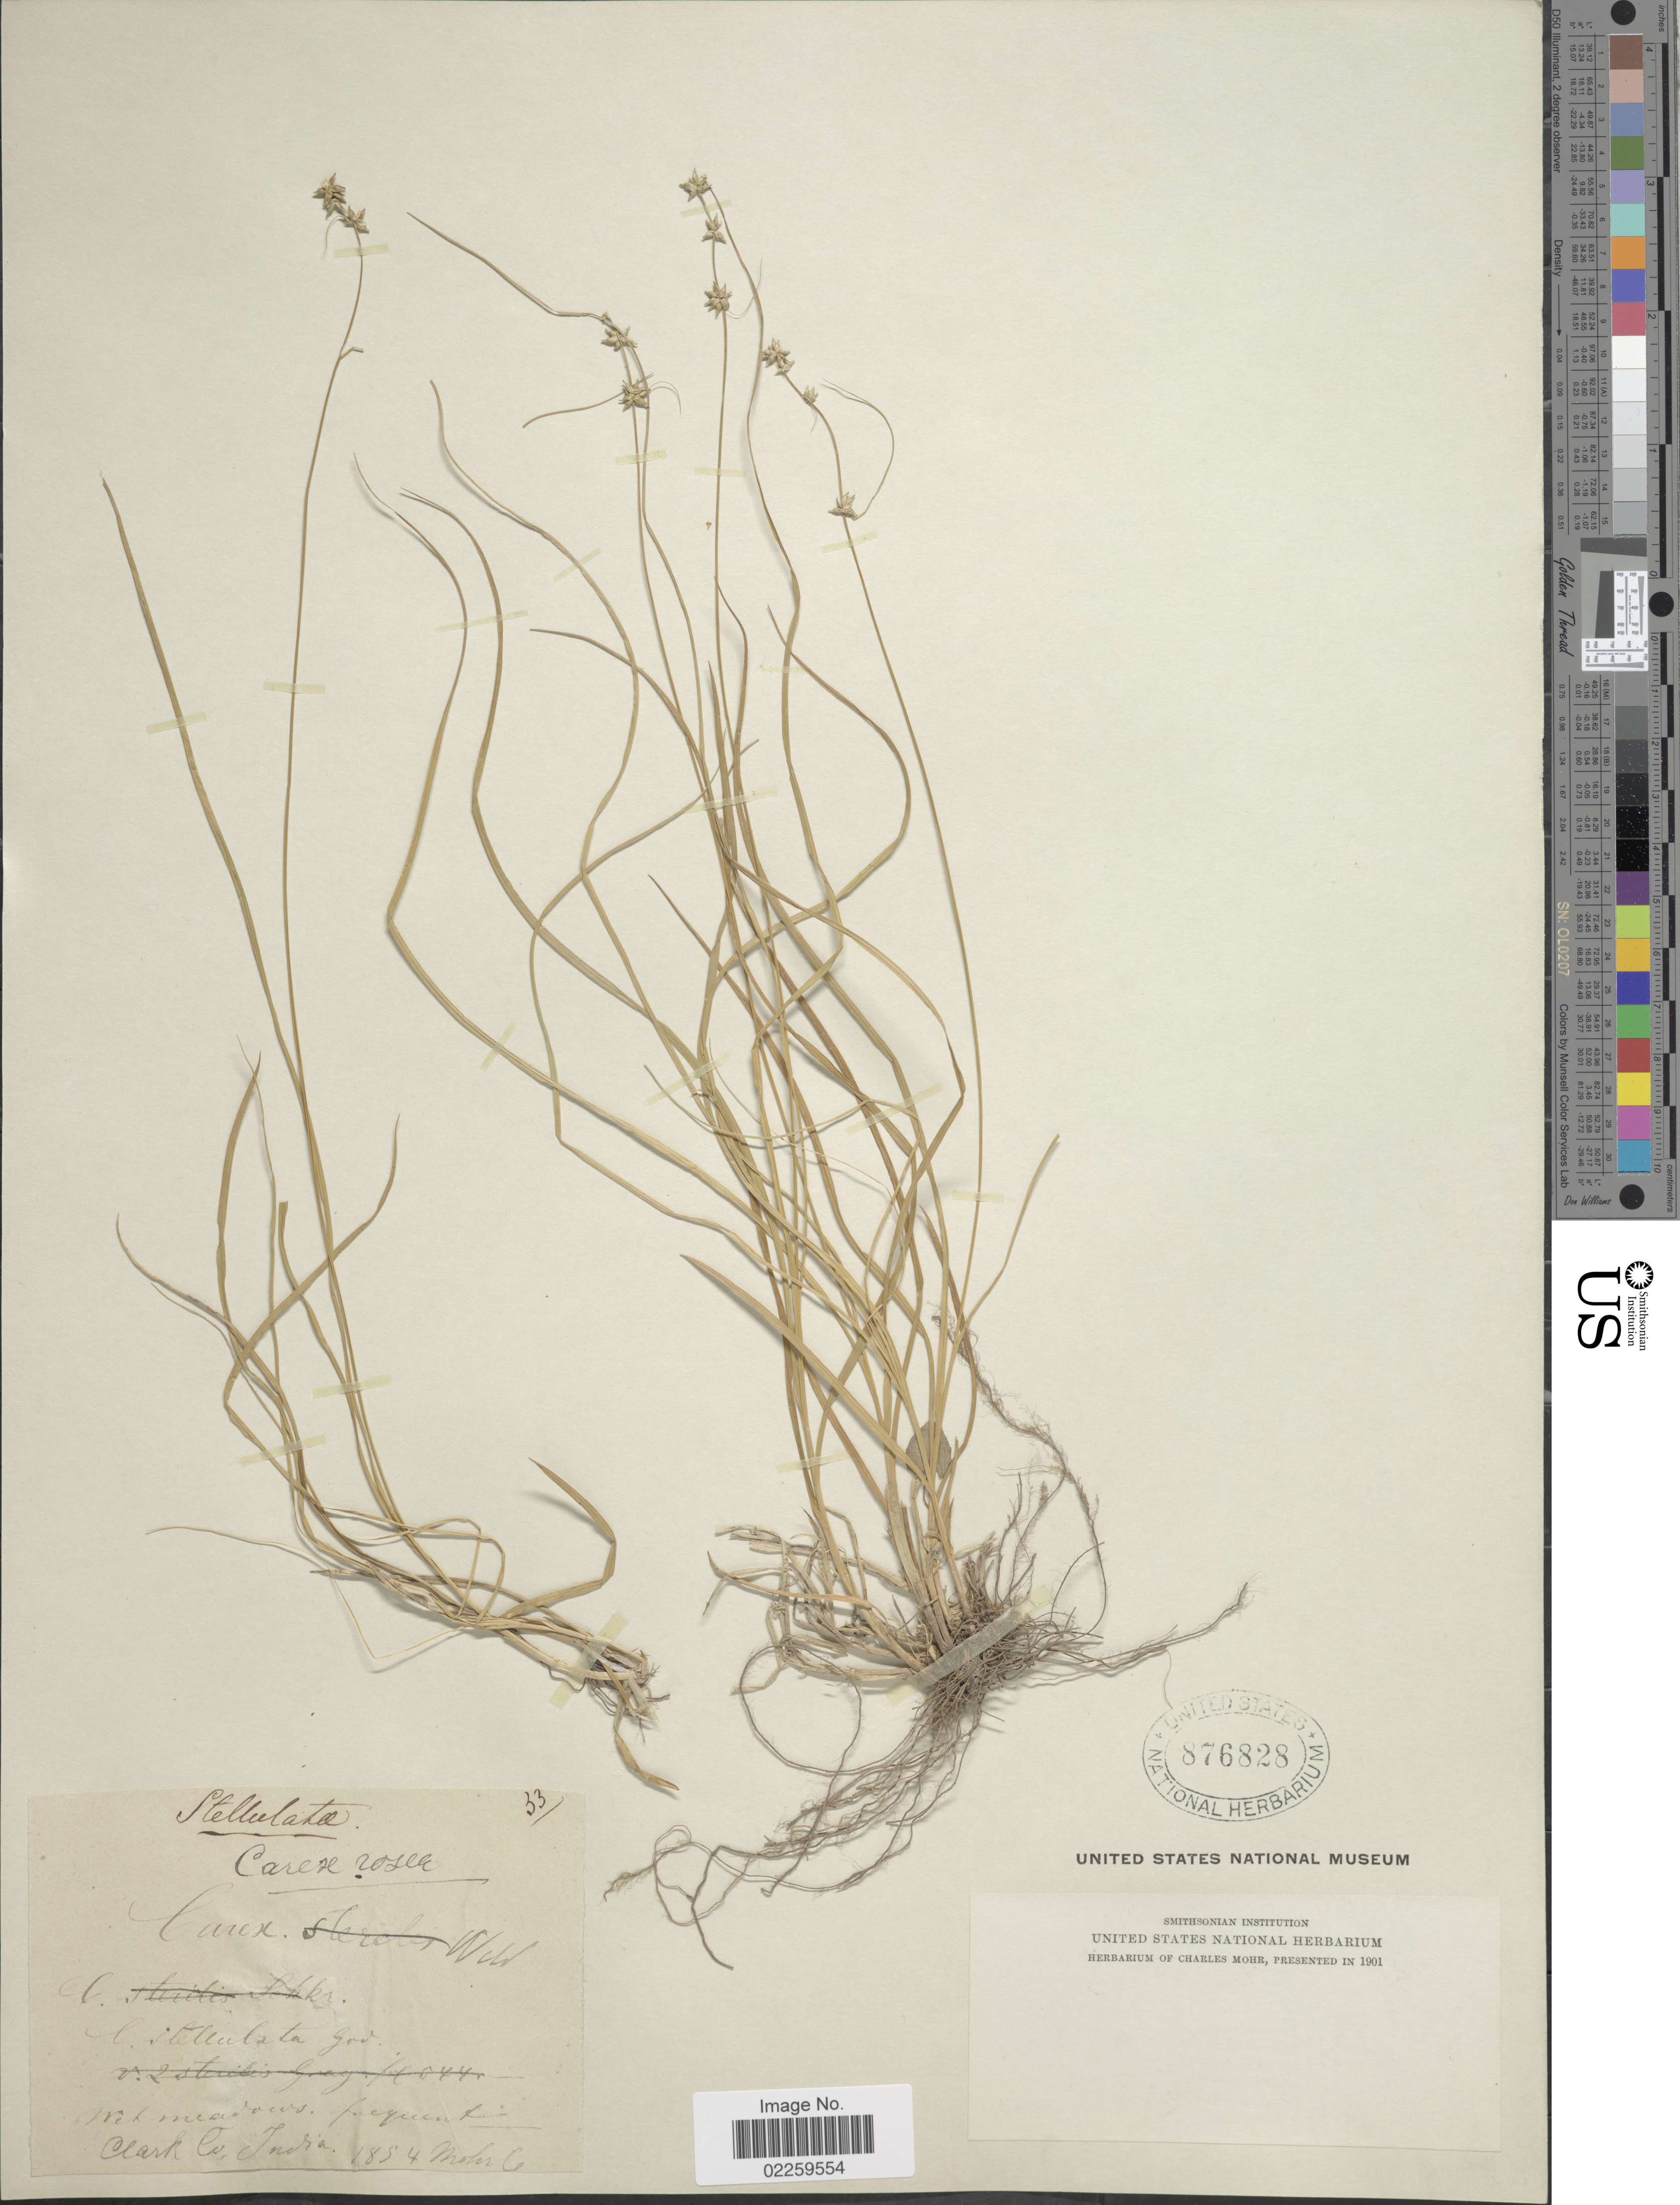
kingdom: Plantae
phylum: Tracheophyta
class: Liliopsida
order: Poales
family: Cyperaceae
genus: Carex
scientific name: Carex rosea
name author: Willd.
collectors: Mohr, C. T. (herbarium)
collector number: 33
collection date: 1854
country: United States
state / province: Indiana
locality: Wet Meadows Clark co, India.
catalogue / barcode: US 876828